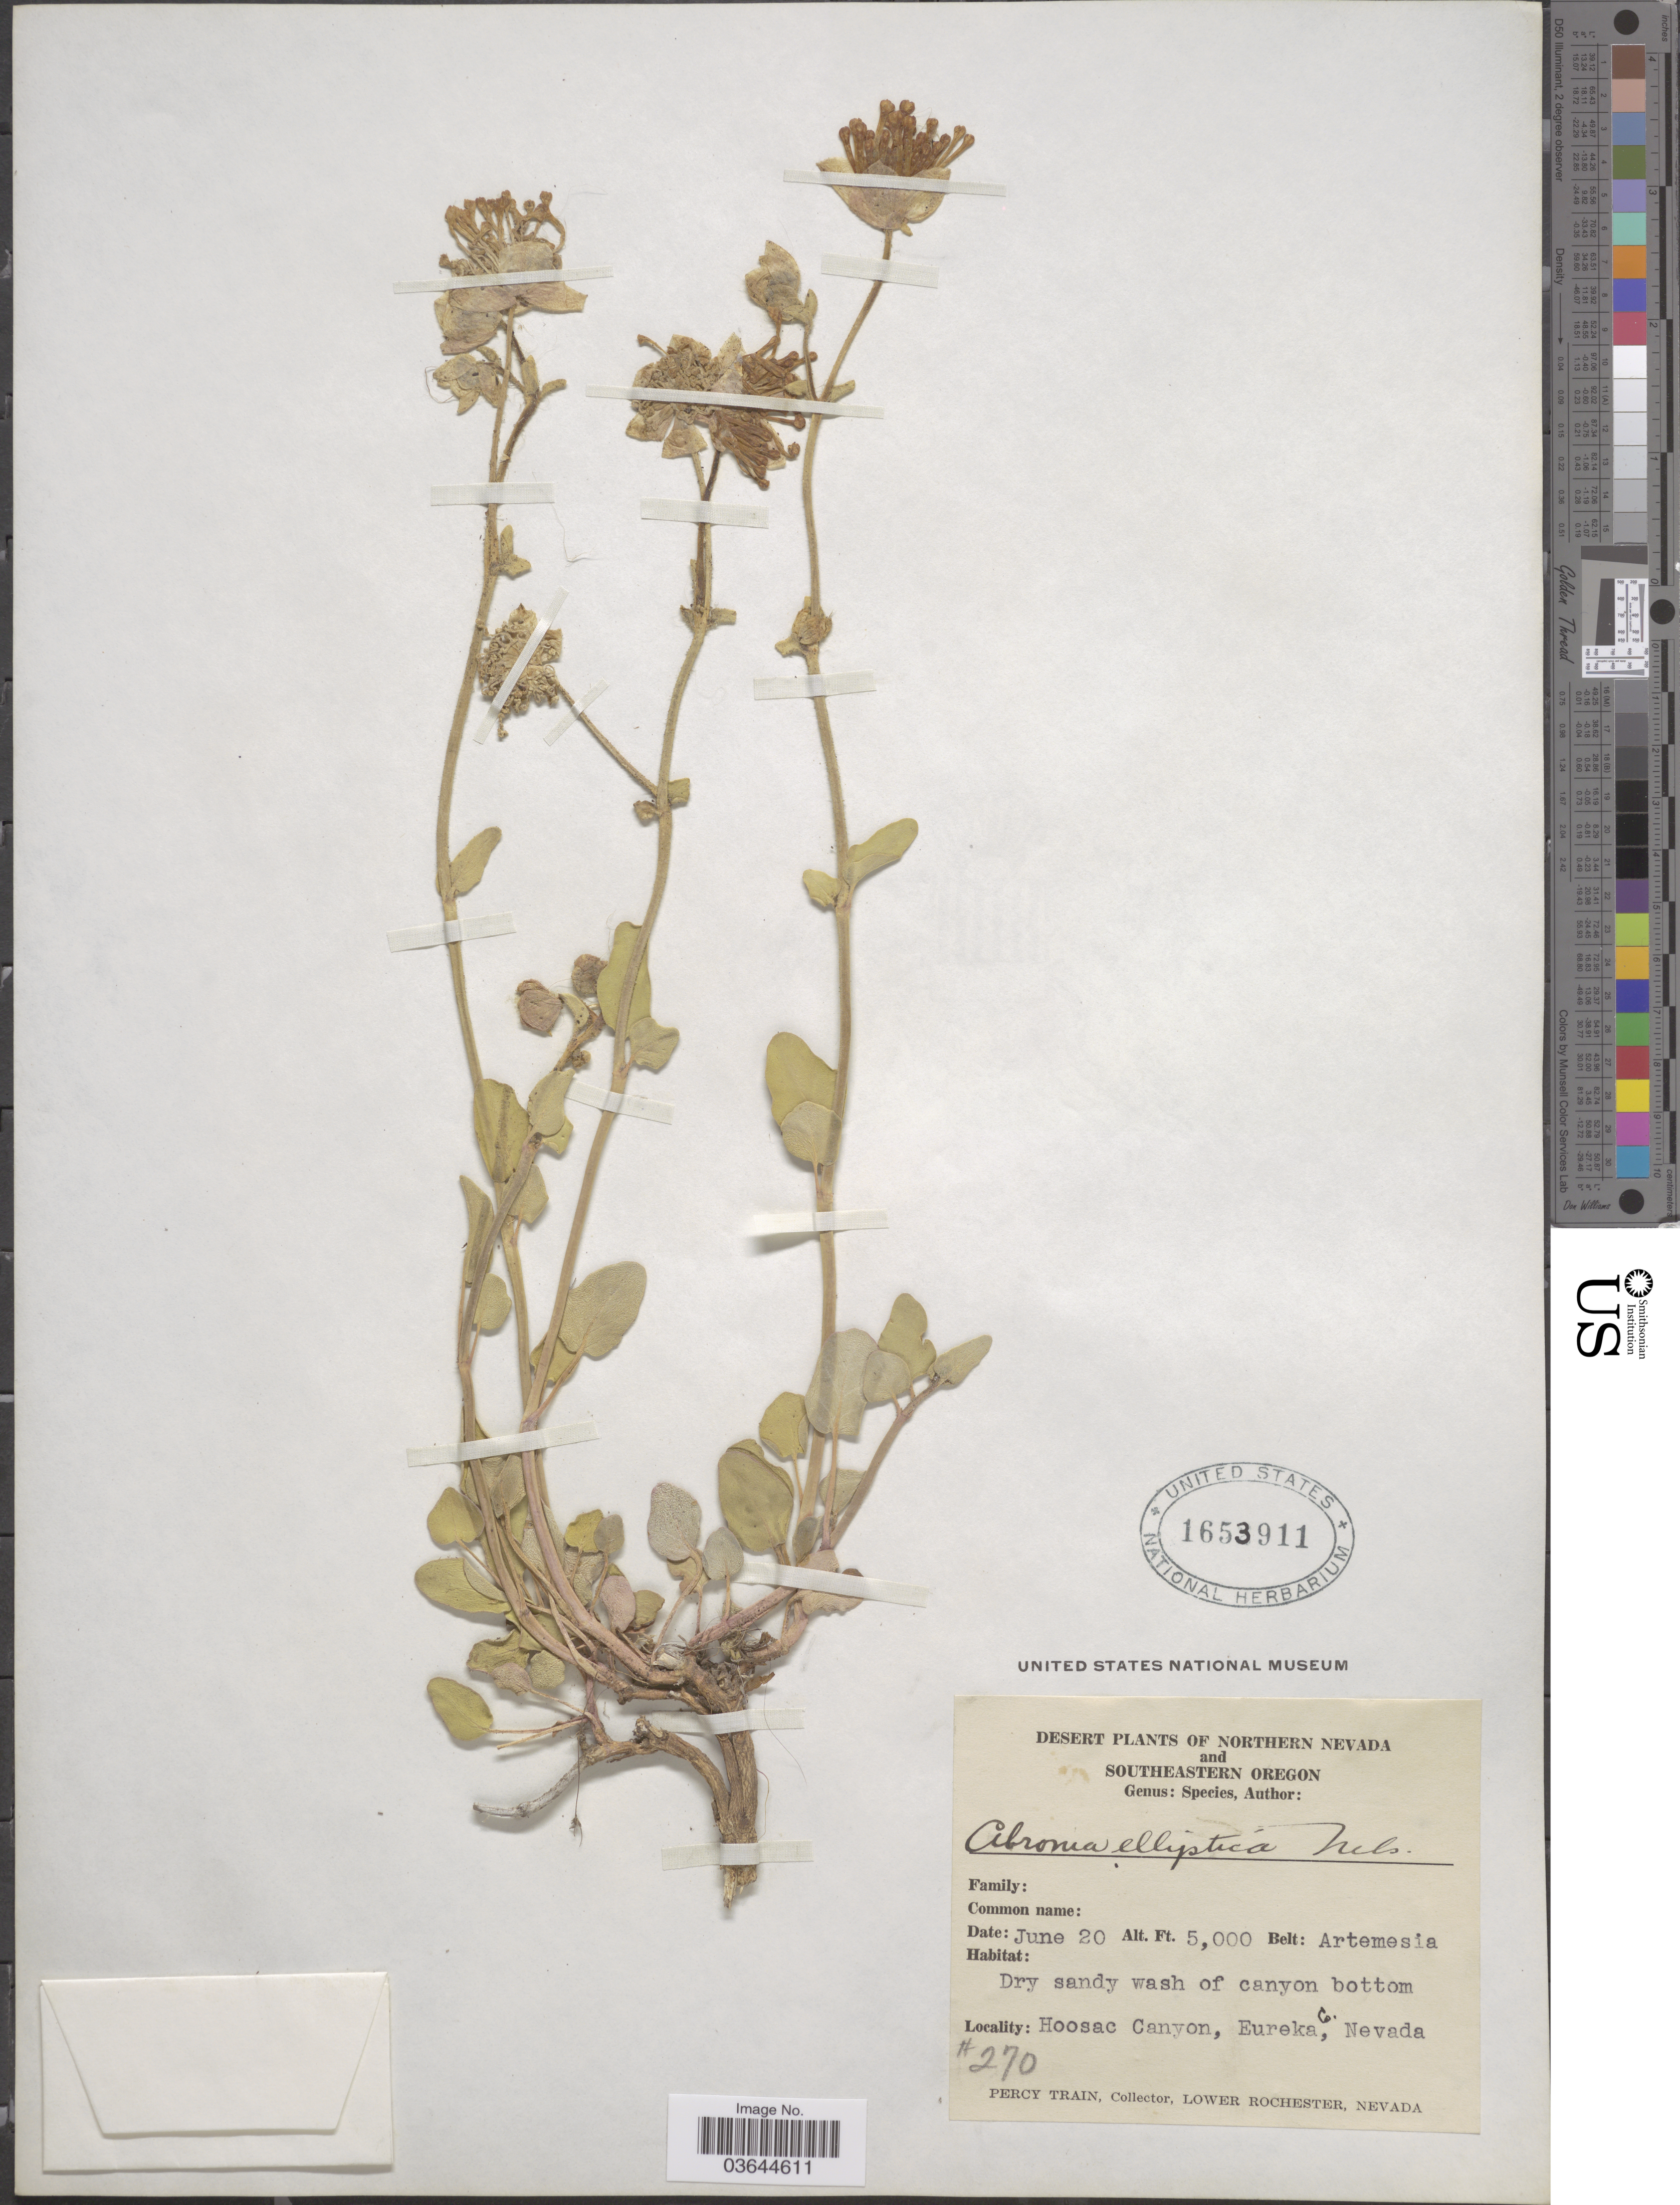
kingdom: Plantae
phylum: Tracheophyta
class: Magnoliopsida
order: Caryophyllales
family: Nyctaginaceae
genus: Abronia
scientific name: Abronia elliptica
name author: A. Nelson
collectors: P. Train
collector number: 270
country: United States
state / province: Nevada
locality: Desert. Northern Nevada. Belt: Artemesia. Dry sandy wash of canyon bottom. Hoosac Canyon, Eureka Co.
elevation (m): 1524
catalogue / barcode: US 1653911